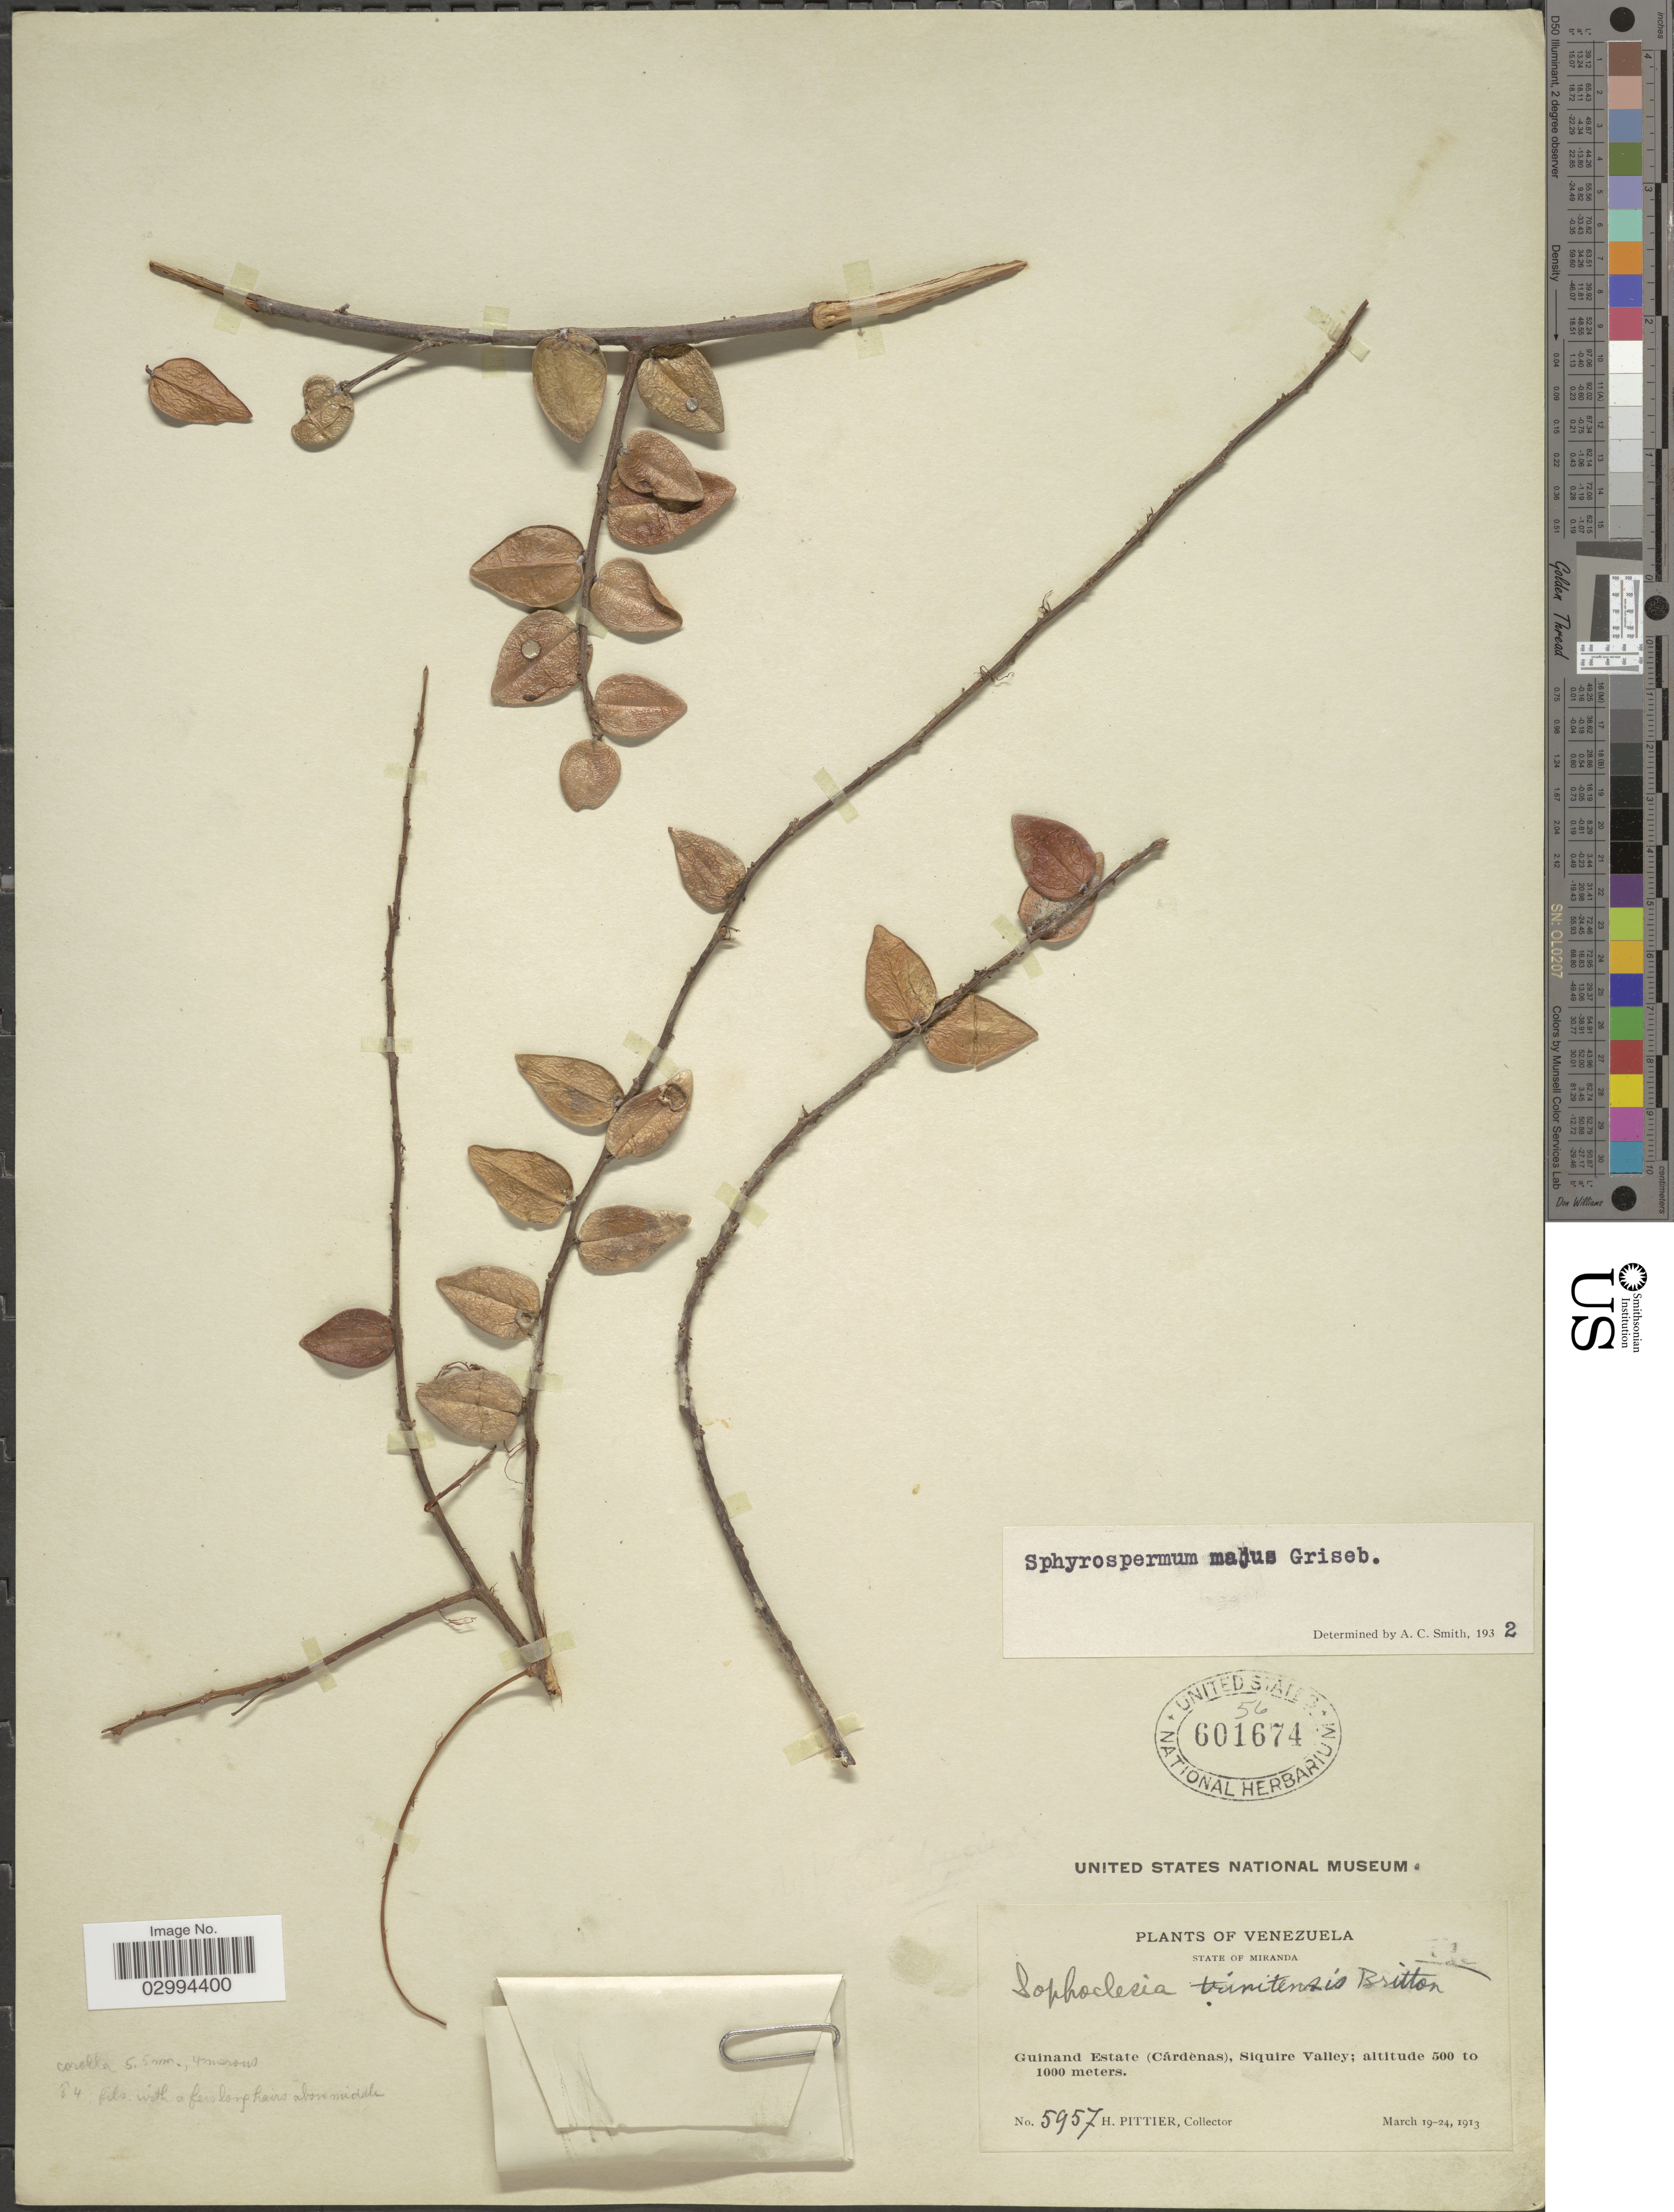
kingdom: Plantae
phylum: Tracheophyta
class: Magnoliopsida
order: Ericales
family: Ericaceae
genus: Sphyrospermum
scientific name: Sphyrospermum majus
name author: Griseb.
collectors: H. F. Pittier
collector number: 5957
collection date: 1913-03-19/1913-03-24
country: Venezuela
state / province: Miranda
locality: Guinand Estate (Cárdenas), Siquire Valley.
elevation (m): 500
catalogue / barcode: US 601674